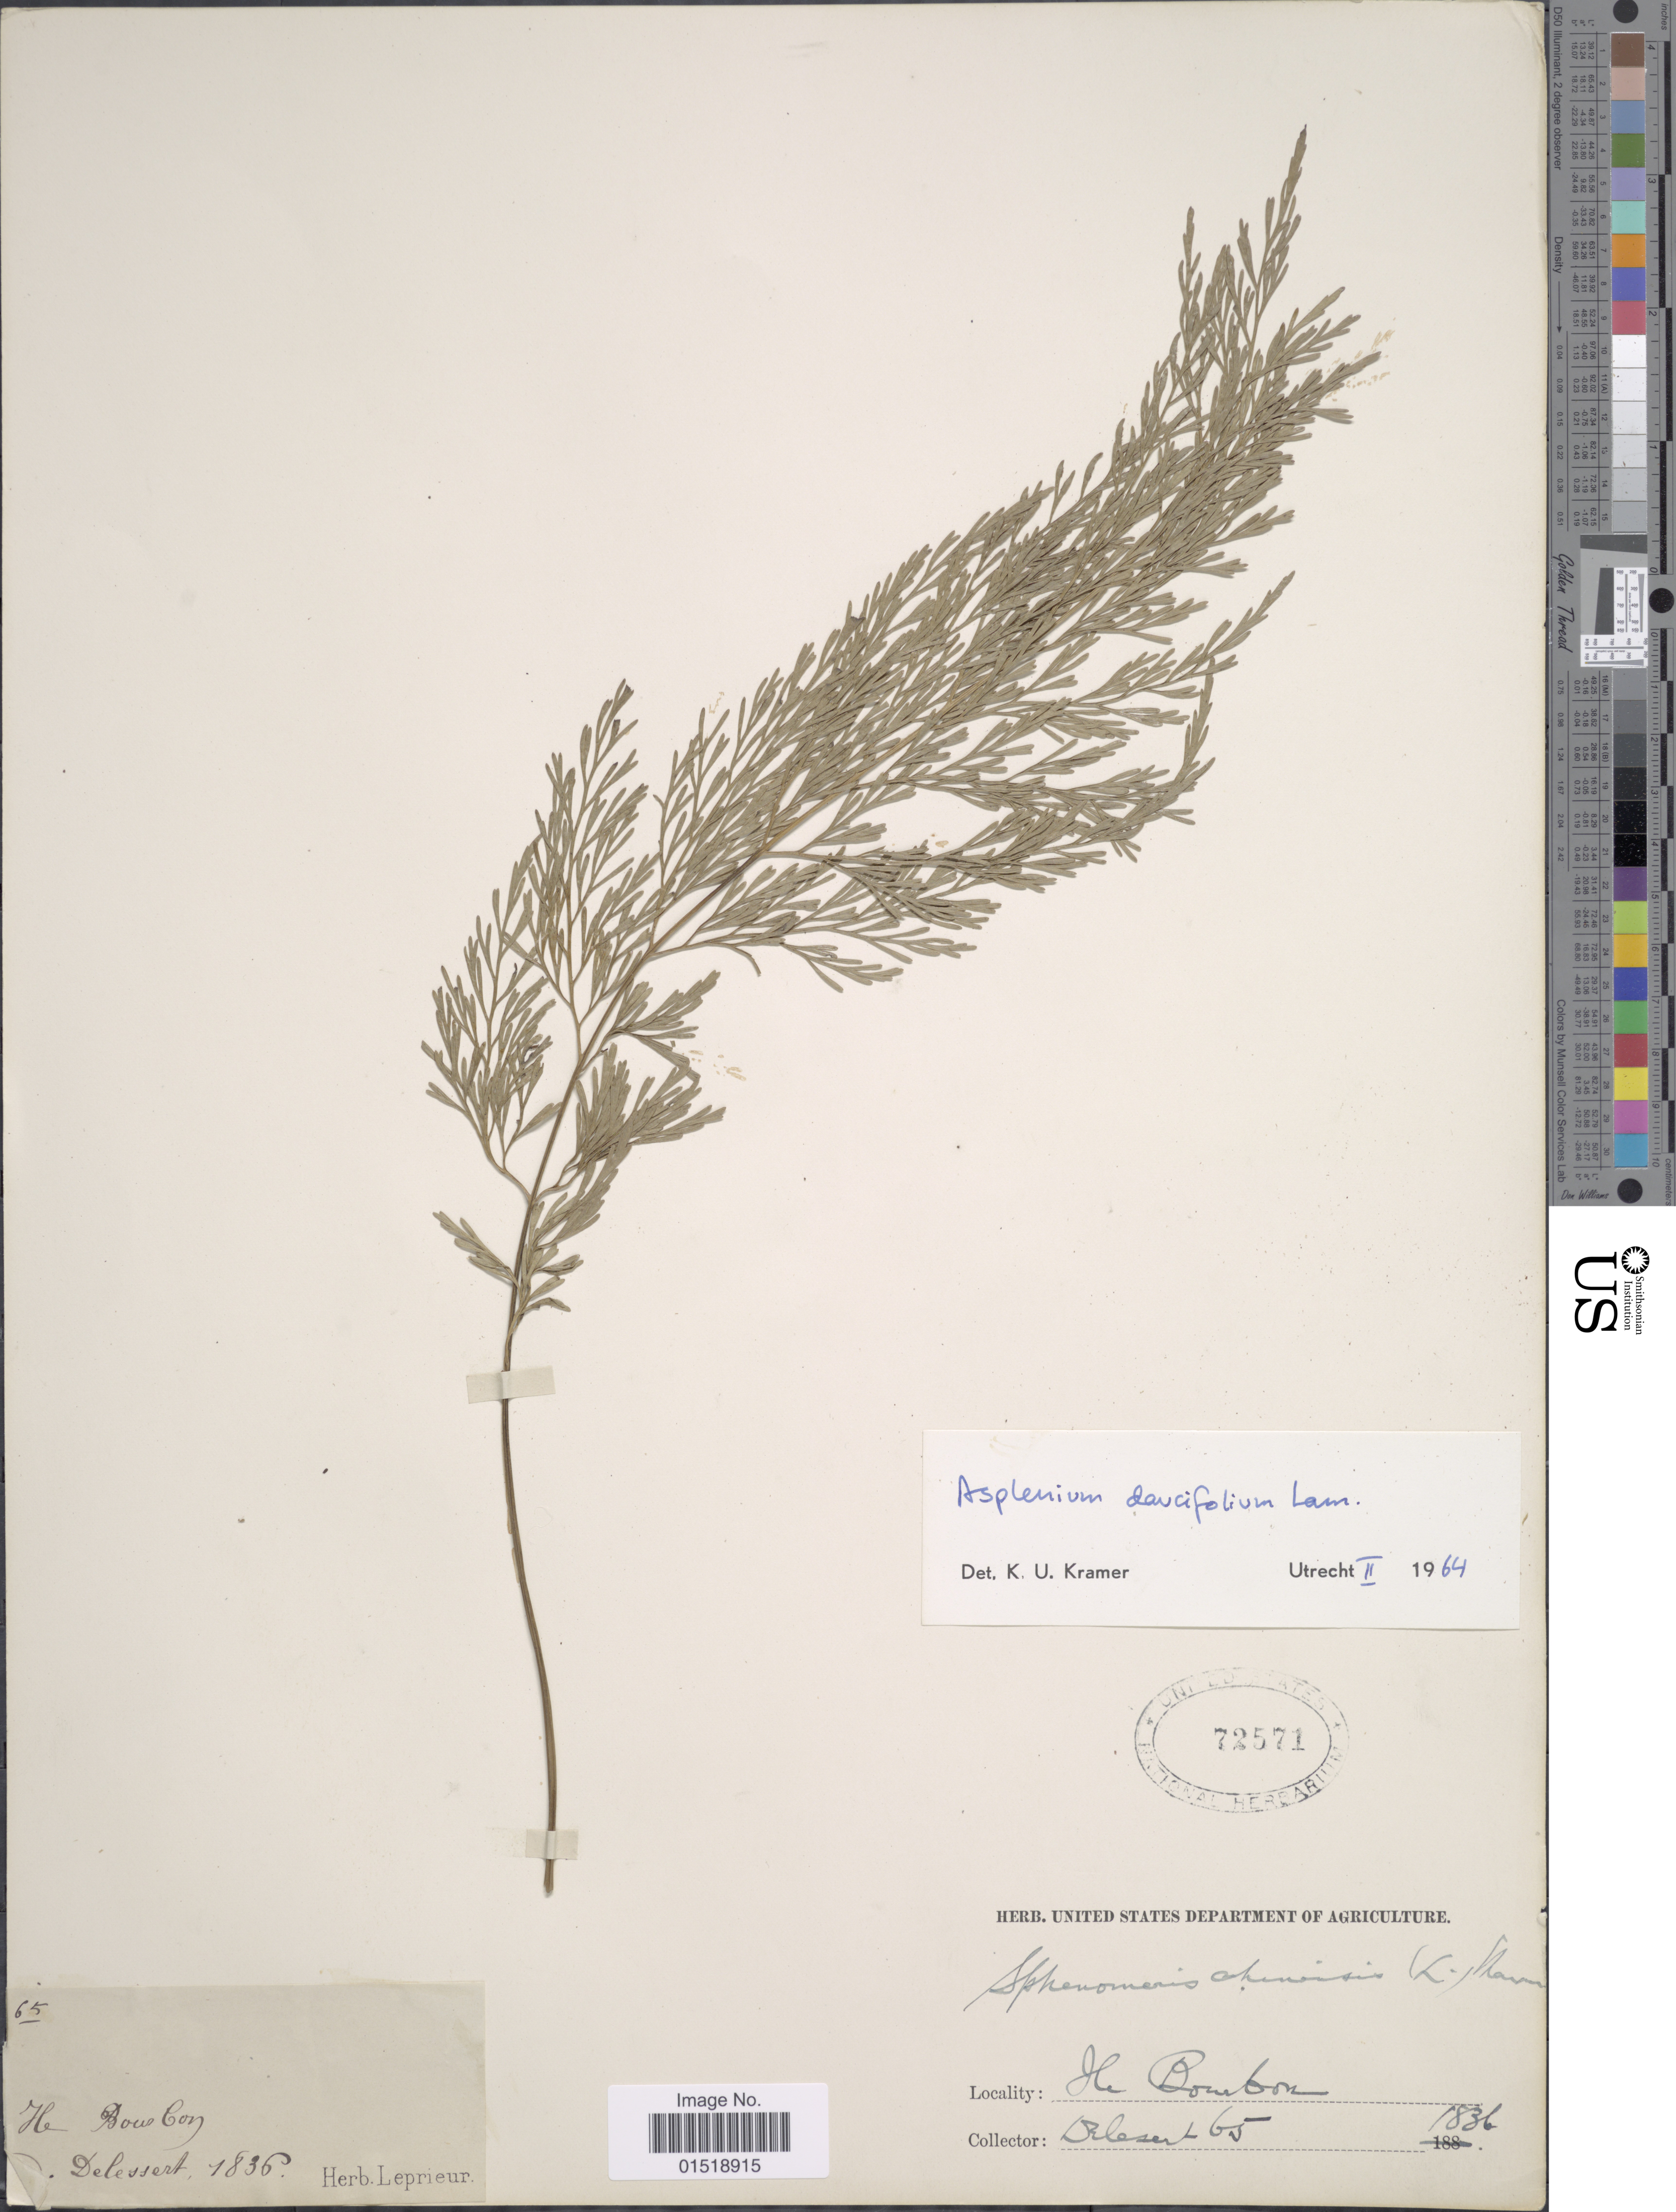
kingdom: Plantae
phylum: Tracheophyta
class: Polypodiopsida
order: Polypodiales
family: Aspleniaceae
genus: Asplenium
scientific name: Asplenium daucifolium var. daucifolium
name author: Lam.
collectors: -. Delessert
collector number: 65*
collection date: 1836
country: Reunion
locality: Ile Bourbon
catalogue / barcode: US 72571